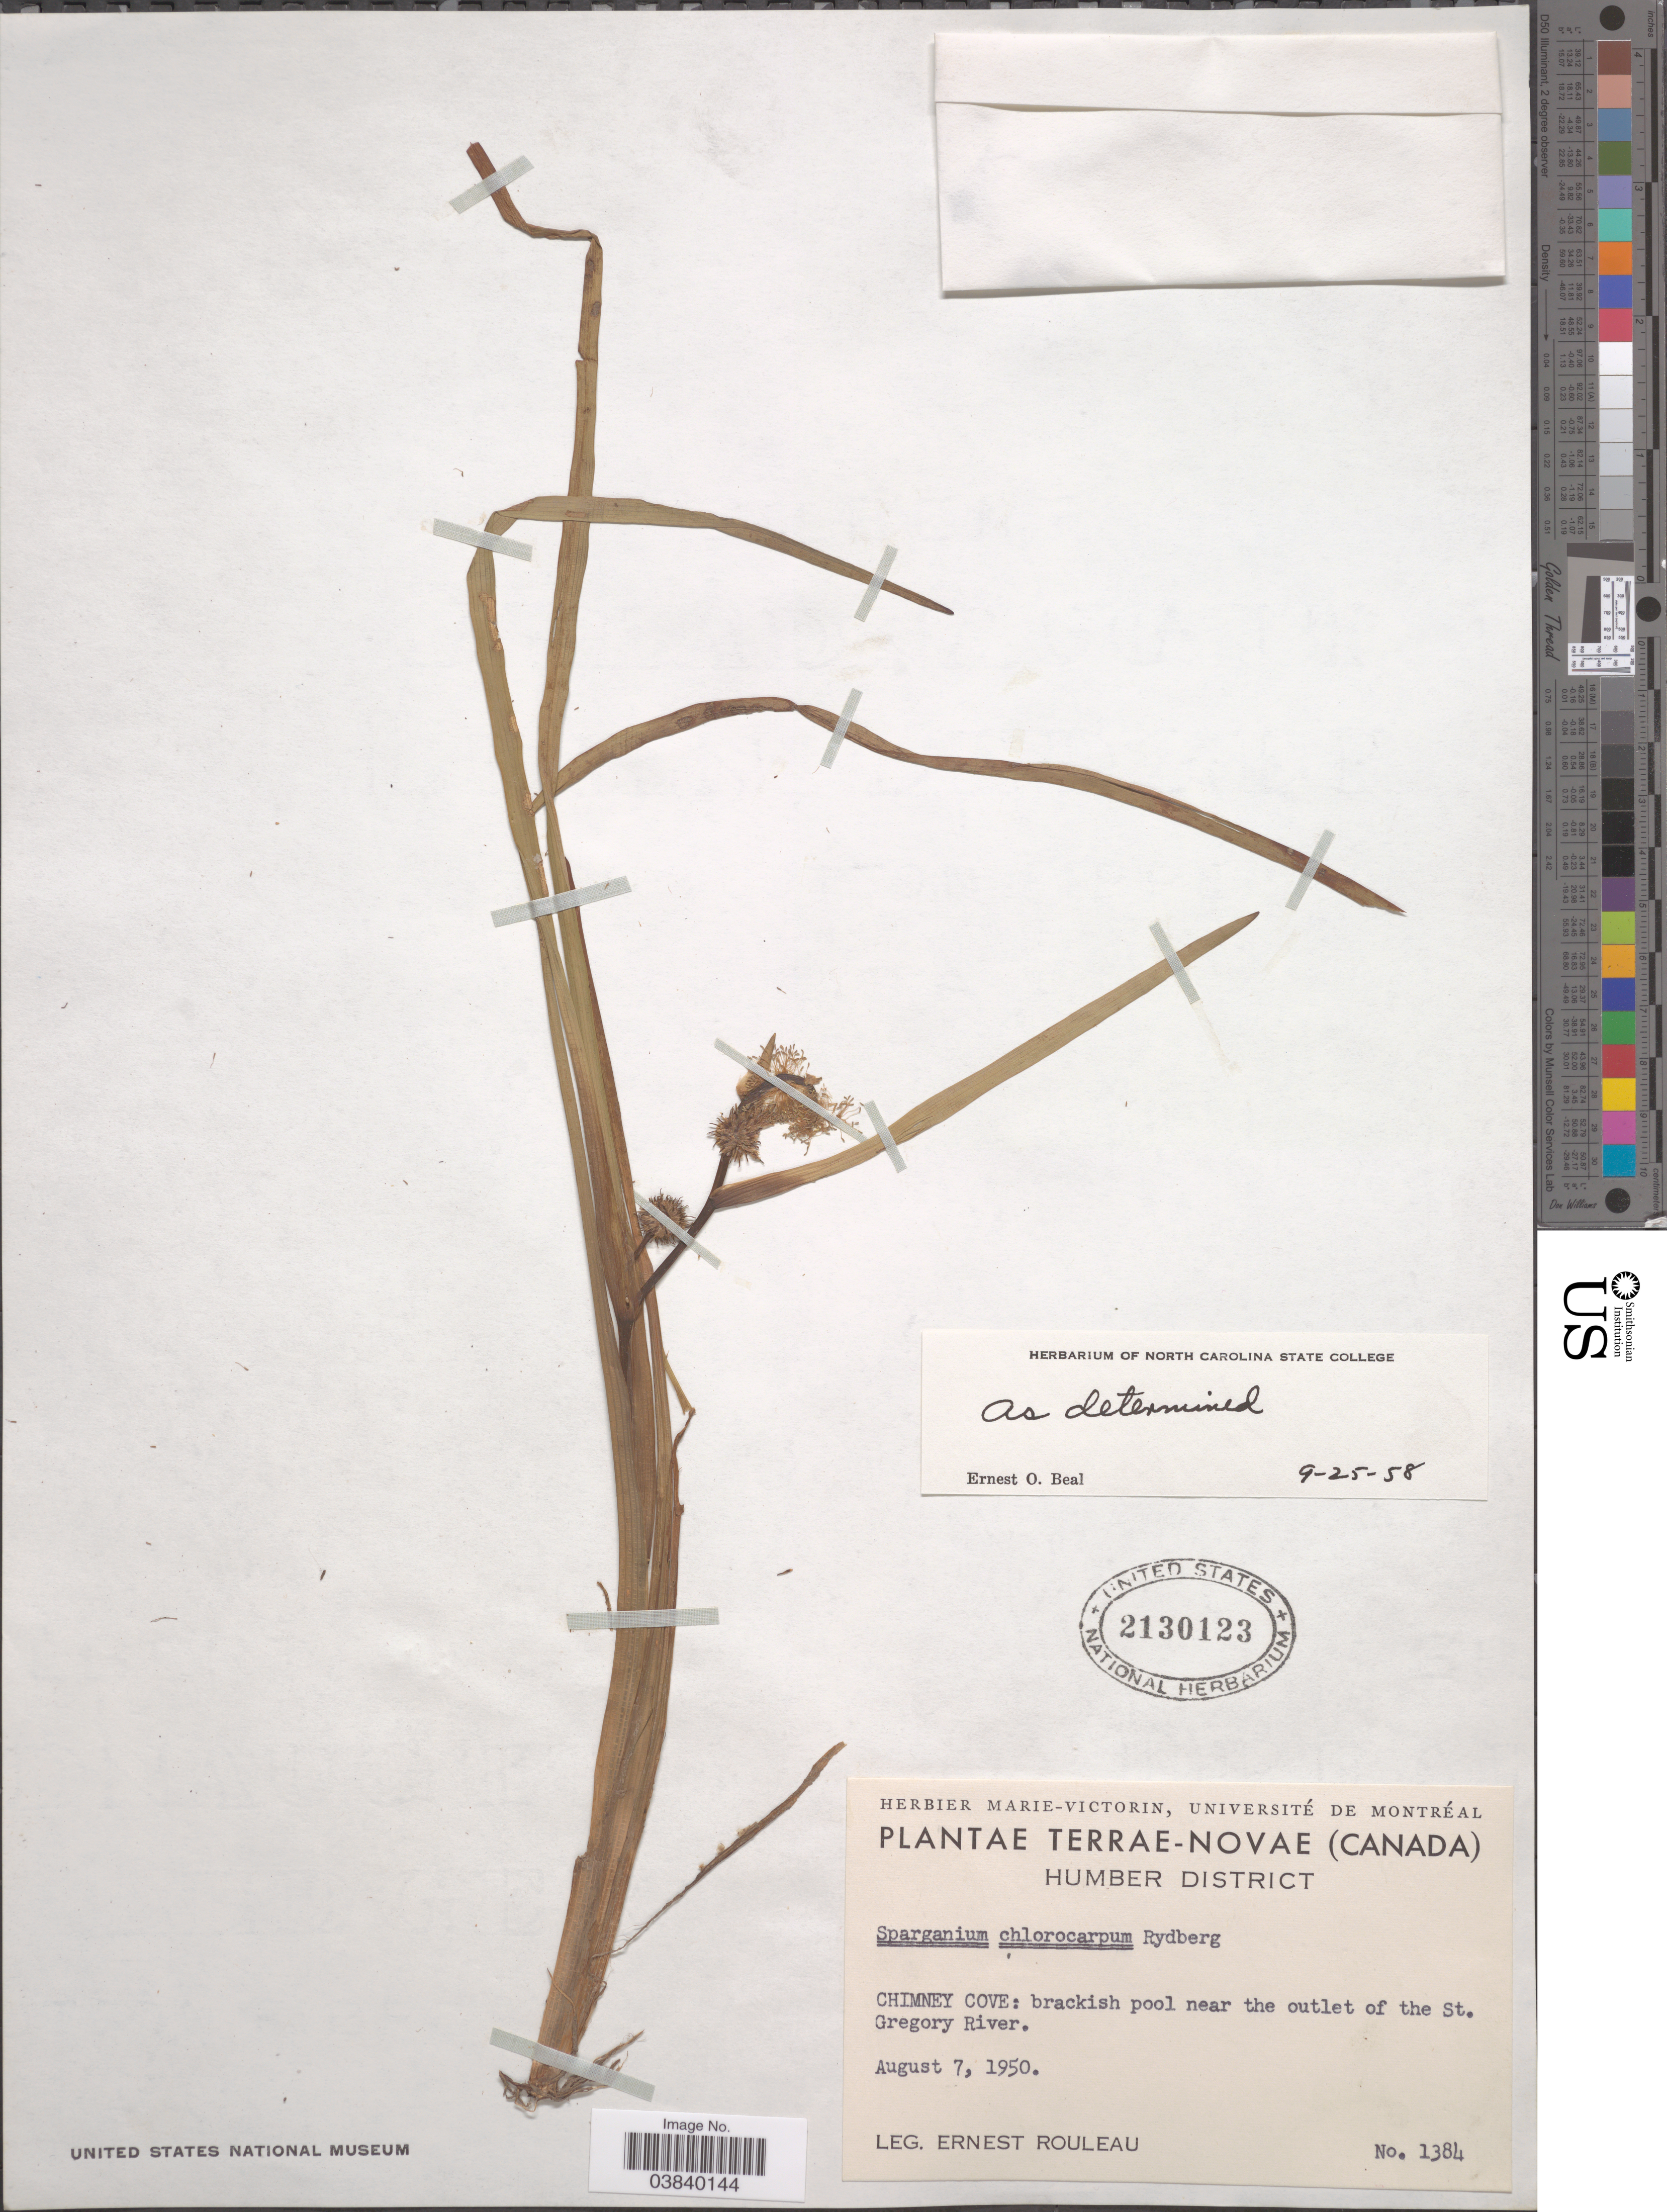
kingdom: Plantae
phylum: Tracheophyta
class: Liliopsida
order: Poales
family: Typhaceae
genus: Sparganium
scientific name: Sparganium chlorocarpum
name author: Rydb.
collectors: E. Rouleau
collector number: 1384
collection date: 1950-08-07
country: Canada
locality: Terrae-Novae. Humber District. Chimney Cove: brackish pool near the outlet of the St. gregory River.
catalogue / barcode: US 2130123